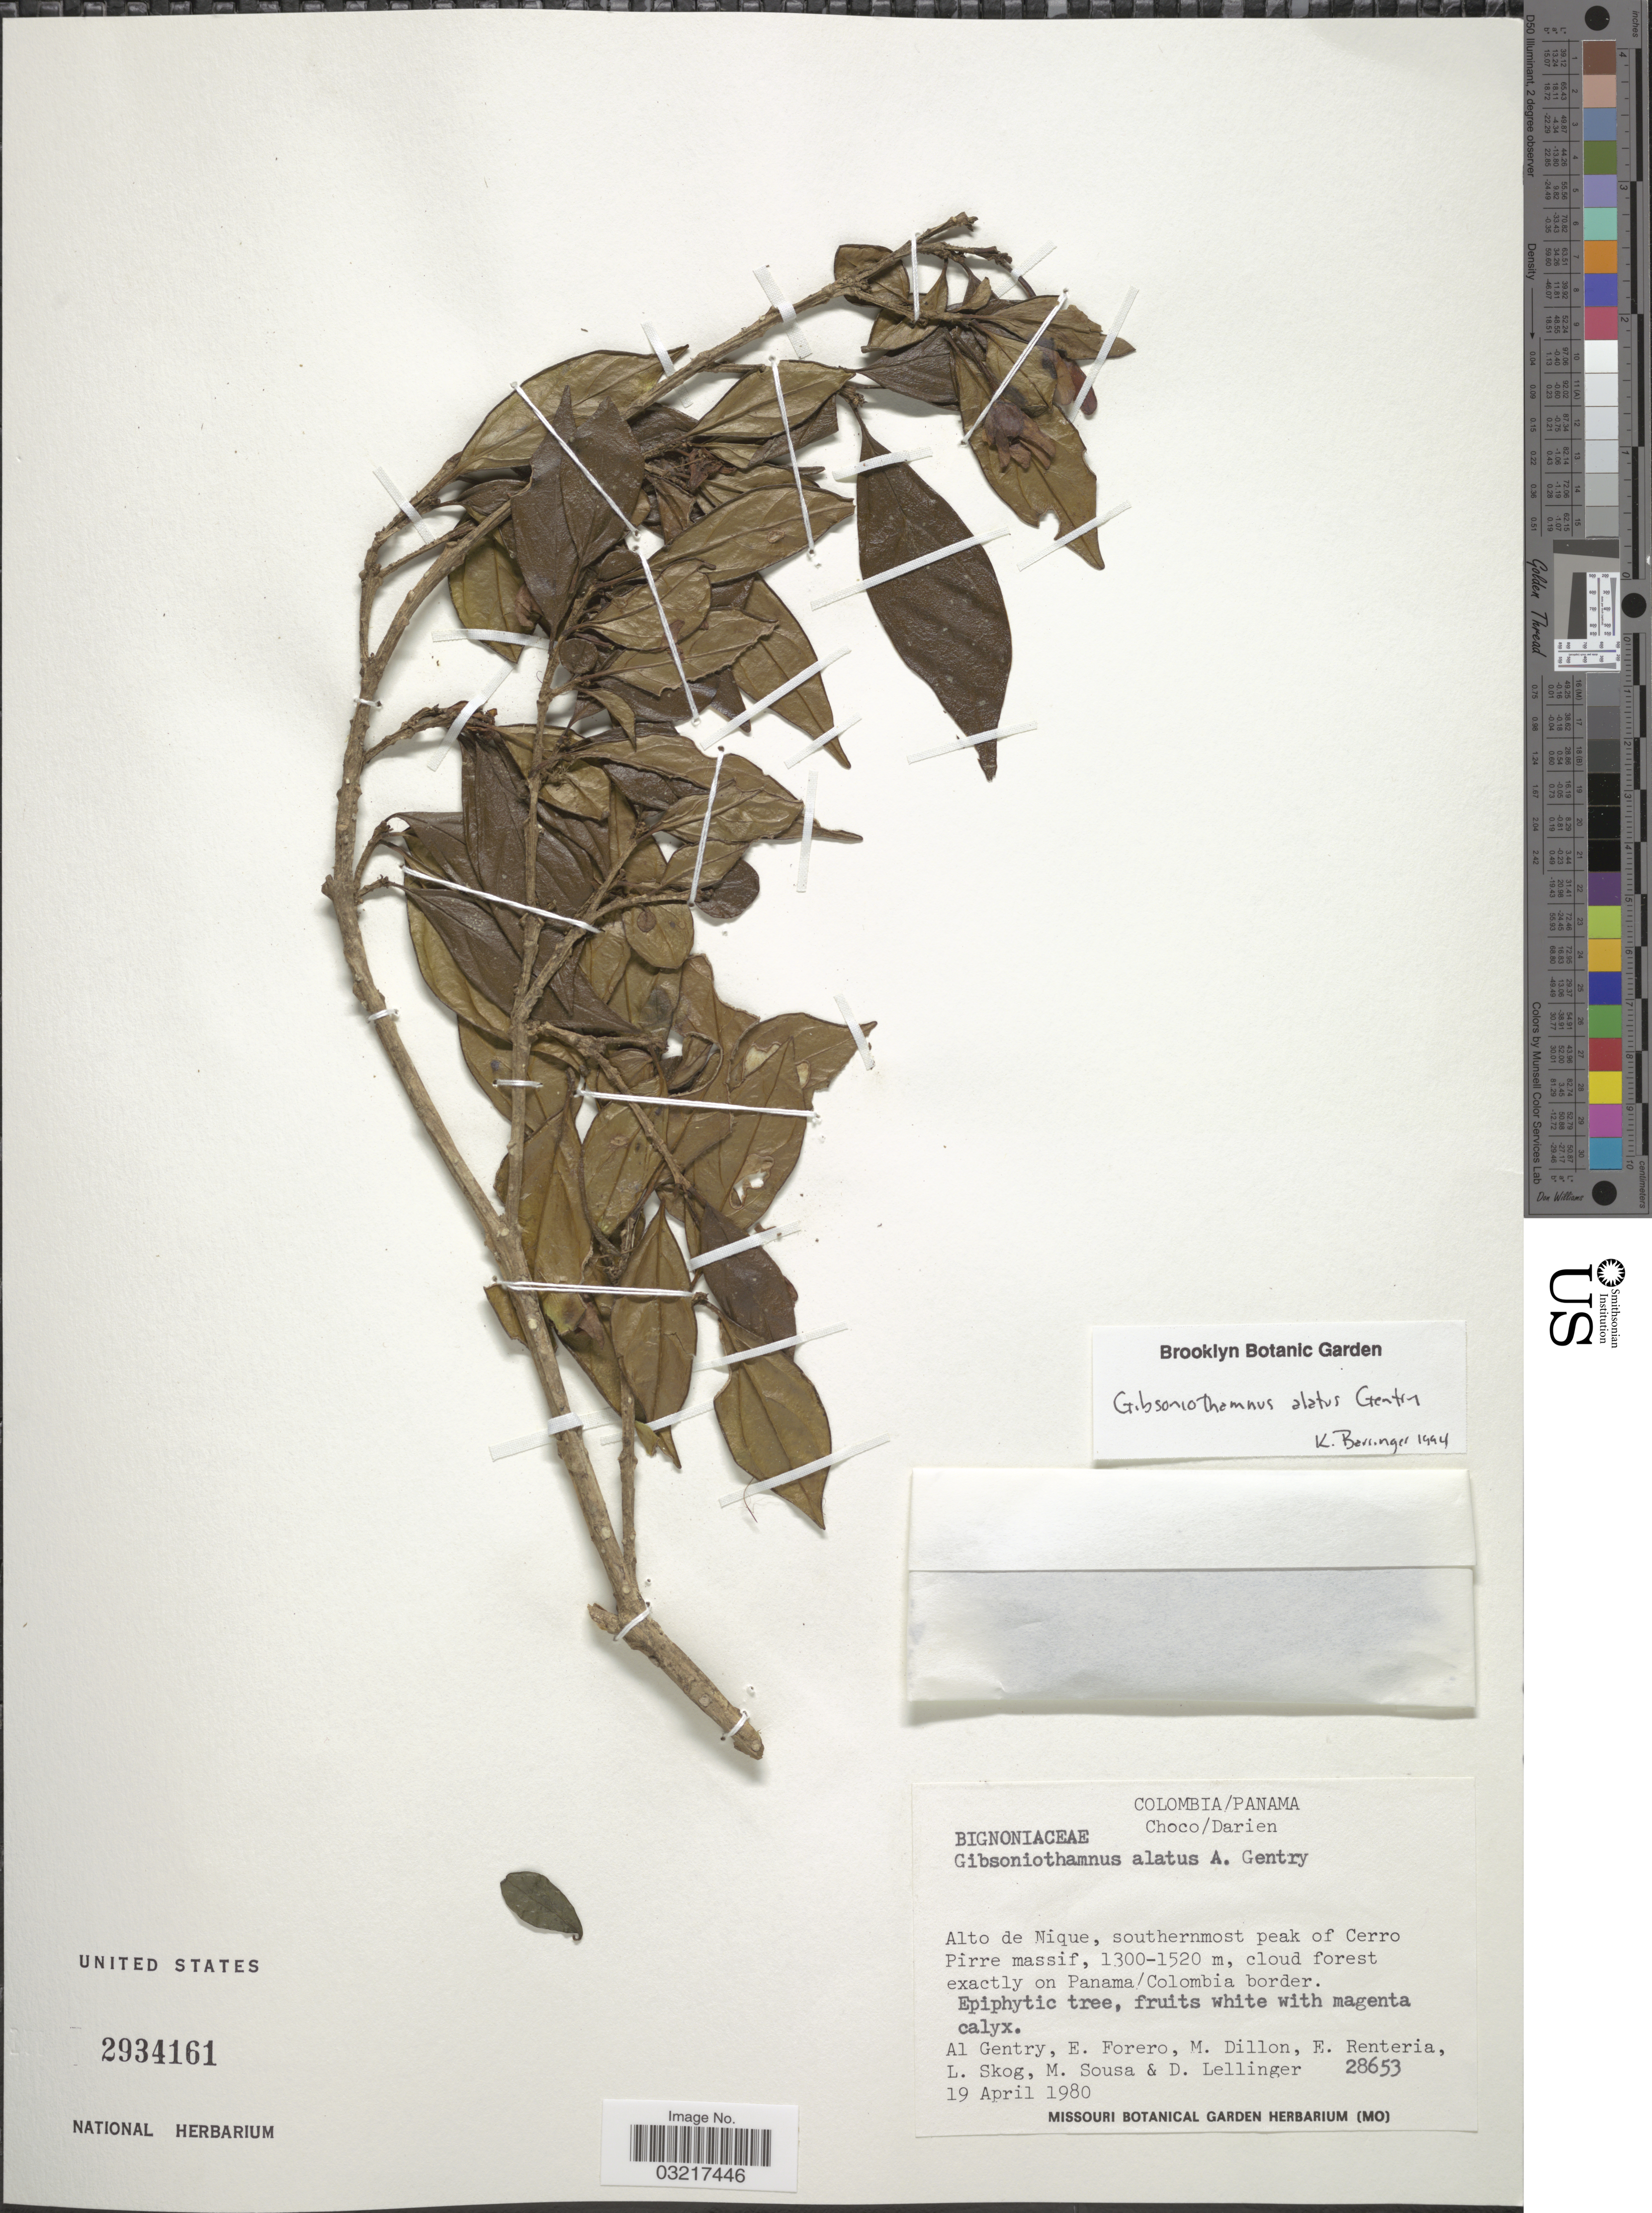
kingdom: Plantae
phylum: Tracheophyta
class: Magnoliopsida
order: Lamiales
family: Schlegeliaceae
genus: Gibsoniothamnus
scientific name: Gibsoniothamnus alatus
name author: A.H. Gentry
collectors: A. H. Gentry, E. Forero, M. O. Dillon, E. Renteria & et al.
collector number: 28653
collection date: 1980-04-19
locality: Colombia/Panama. Choco/Darien. Alto de Nique, southernmost peak of Cerro Pirre massif, cloud forest exactly on Panama/Colombia border.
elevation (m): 1300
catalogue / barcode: US 2934161